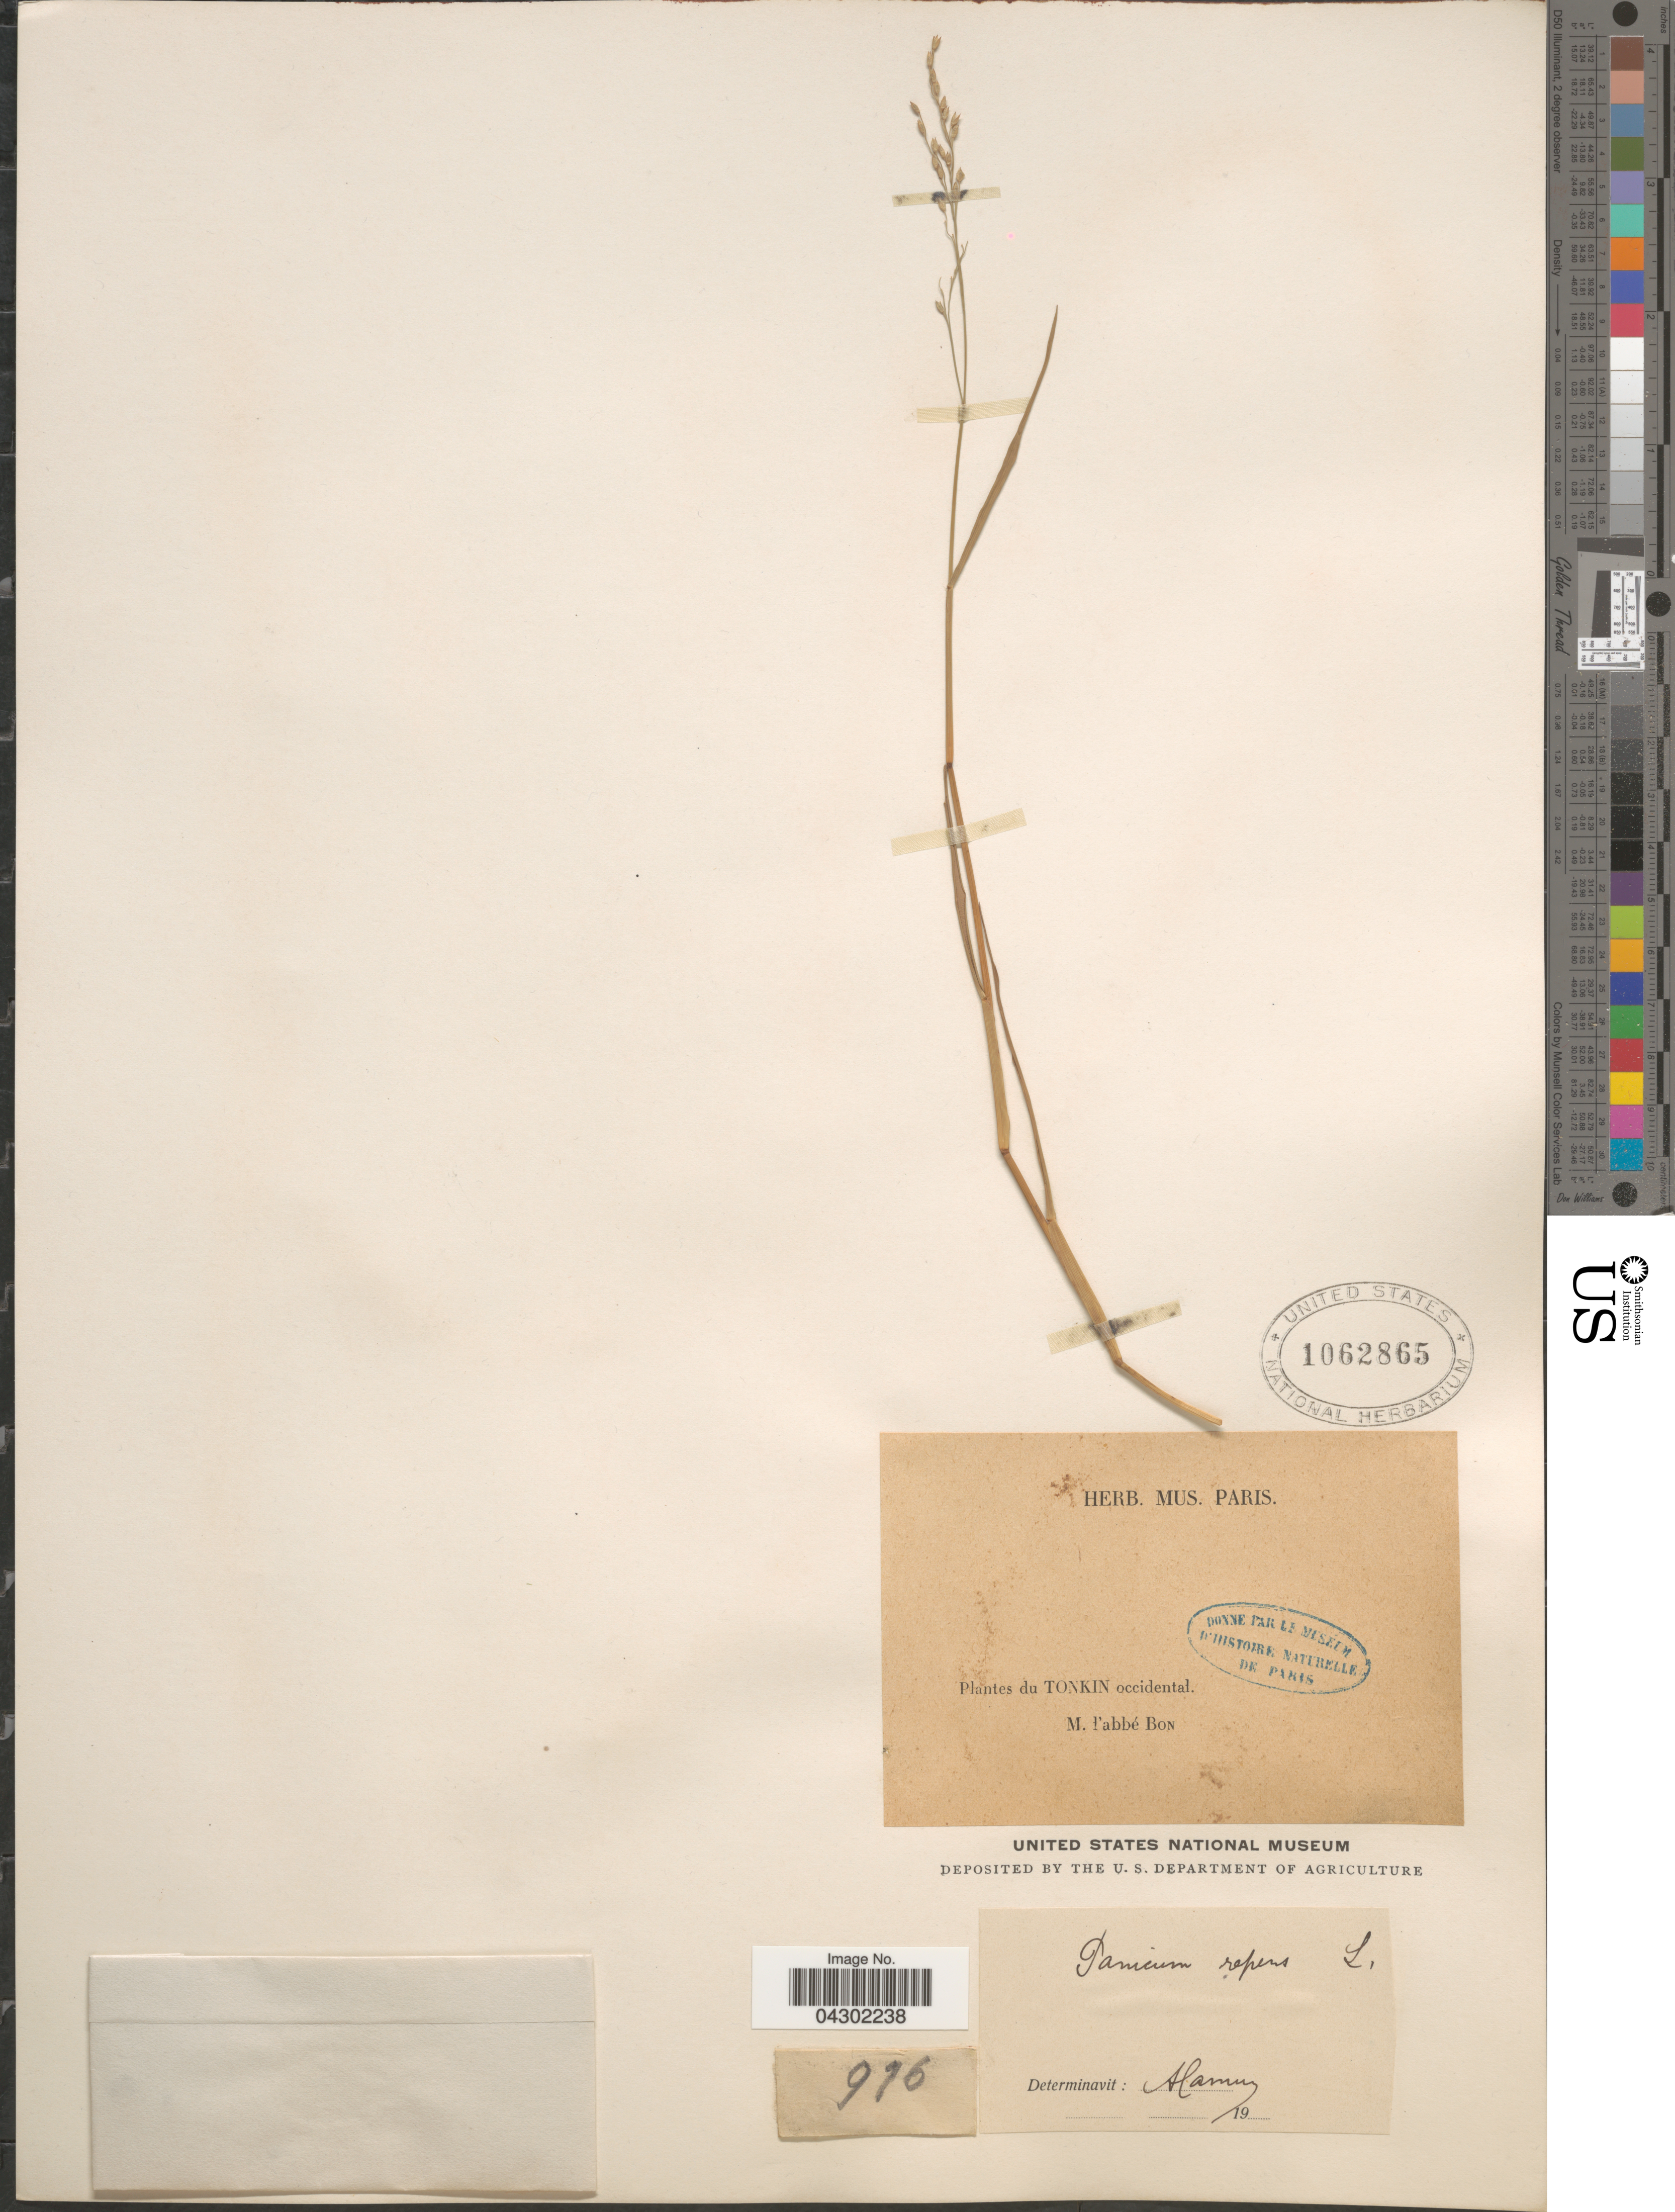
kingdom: Plantae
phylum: Tracheophyta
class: Liliopsida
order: Poales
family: Poaceae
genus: Panicum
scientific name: Panicum repens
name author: L.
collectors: H. F. Bon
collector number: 976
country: Vietnam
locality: Tonkin occidental.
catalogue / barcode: US 1062865